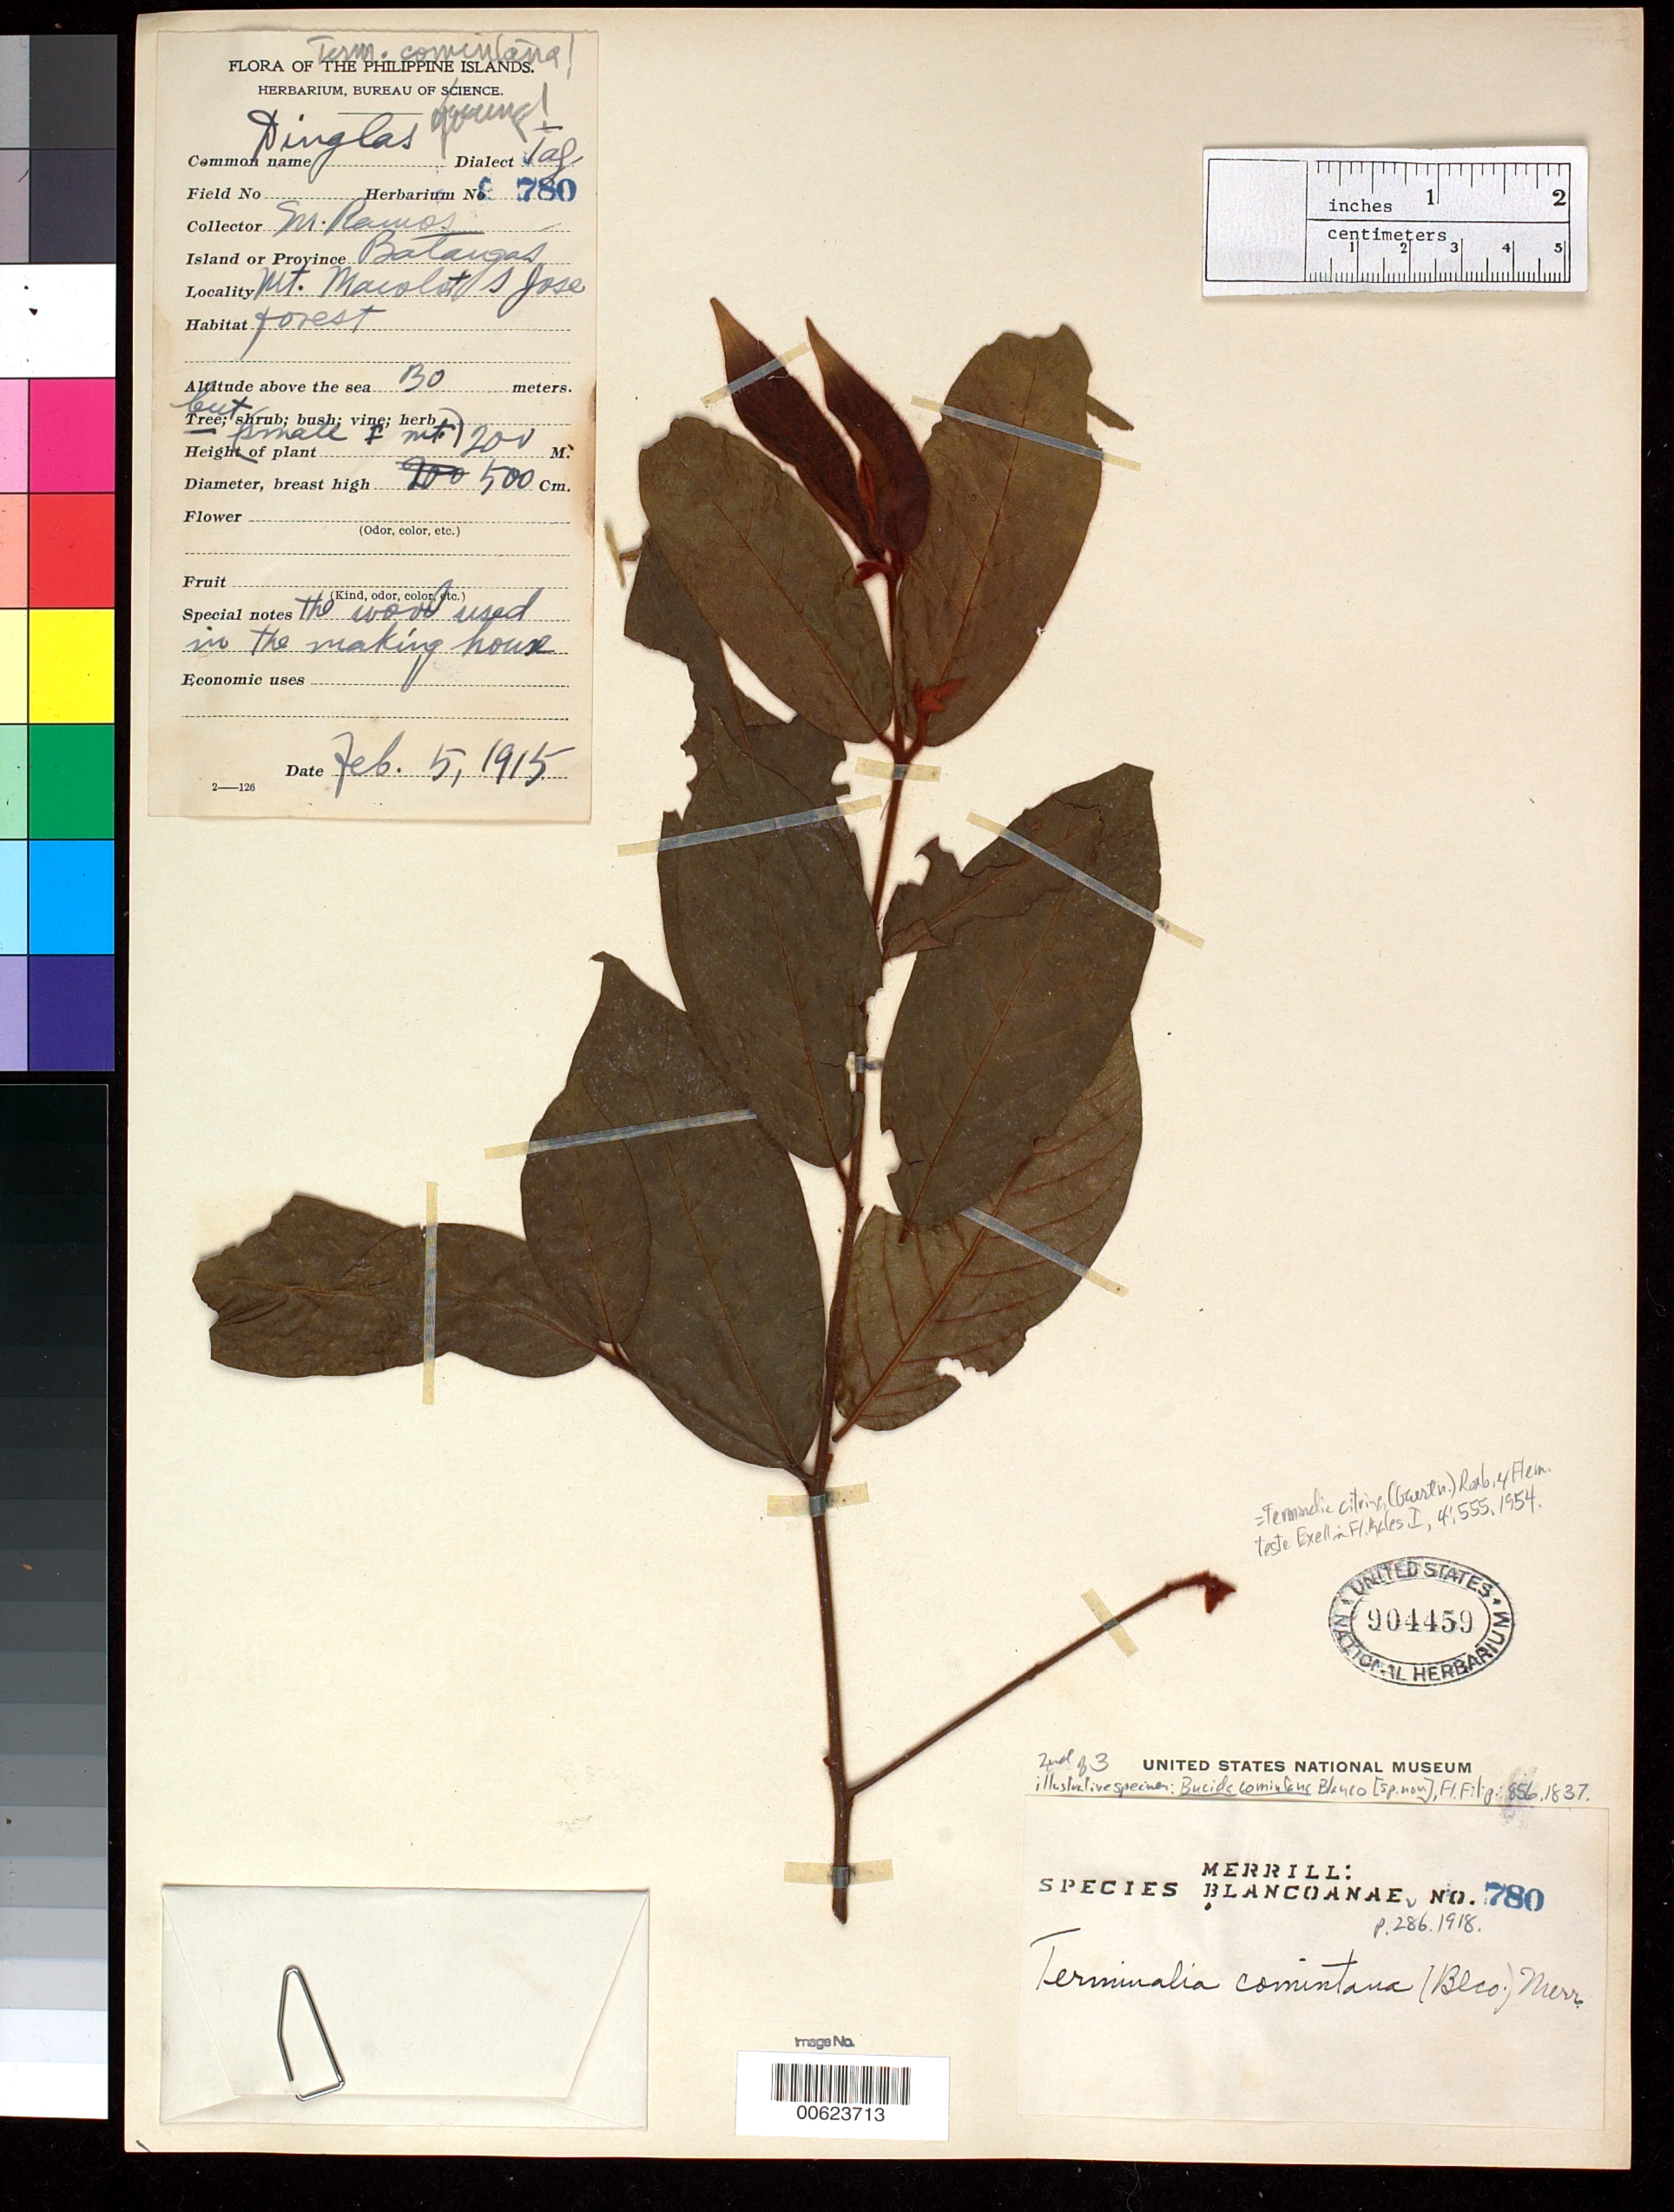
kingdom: Plantae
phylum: Tracheophyta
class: Magnoliopsida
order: Myrtales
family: Combretaceae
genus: Terminalia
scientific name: Terminalia citrina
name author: (Gaertn.) Roxb. ex Flem.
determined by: (US) Smithsonian Institution - National Museum of Natural History - Department of Botany (UNITED STATES)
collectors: E. D. Merrill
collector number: Sp. Blancoan. 0780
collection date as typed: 05 Feb 1915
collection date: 1915-02-05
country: Philippines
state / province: Calabarzon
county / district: Batangas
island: Luzon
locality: Mt. macolst s. jose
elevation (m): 30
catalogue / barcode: US 904459